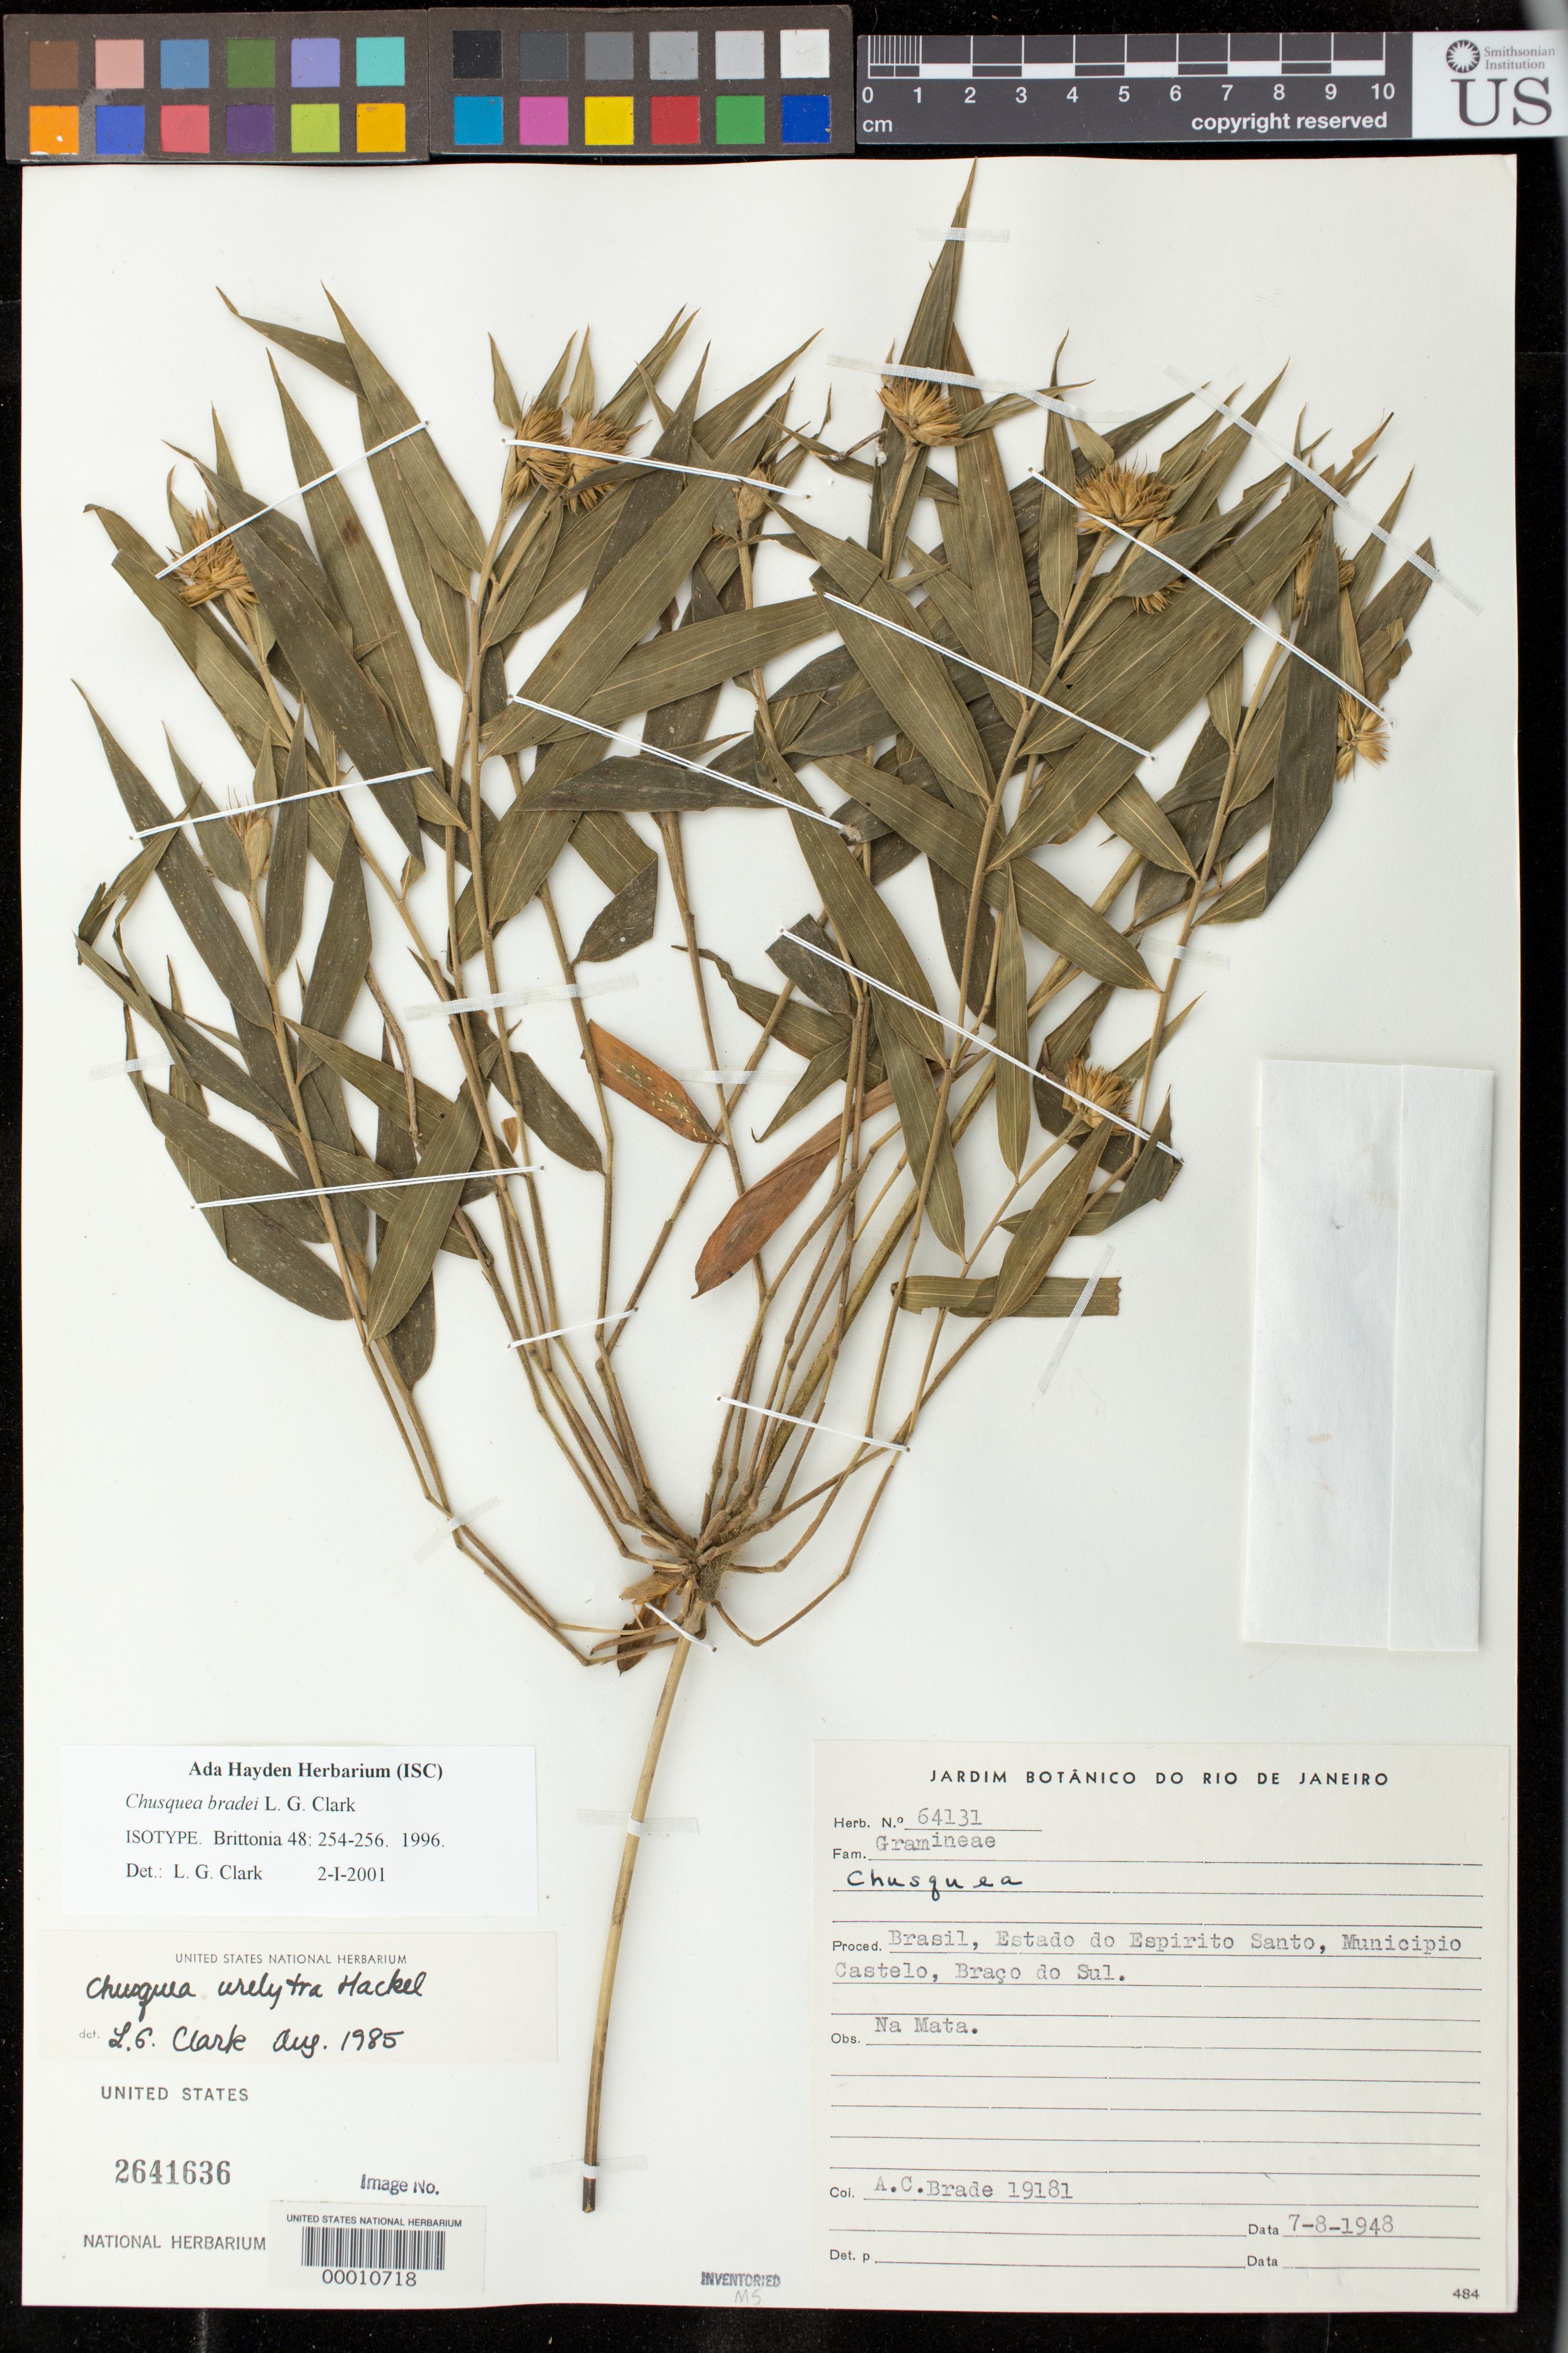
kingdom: Plantae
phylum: Tracheophyta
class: Liliopsida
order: Poales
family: Poaceae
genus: Chusquea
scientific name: Chusquea bradei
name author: L.G. Clark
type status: Isotype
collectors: A. C. Brade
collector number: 19181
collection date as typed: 7-8-1948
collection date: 1948-08-07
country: Brazil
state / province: Espírito Santo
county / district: Castelo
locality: Brasil, Estado do Espirito Santo, Municipio Castelo, Braço do Sul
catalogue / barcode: US 2641636